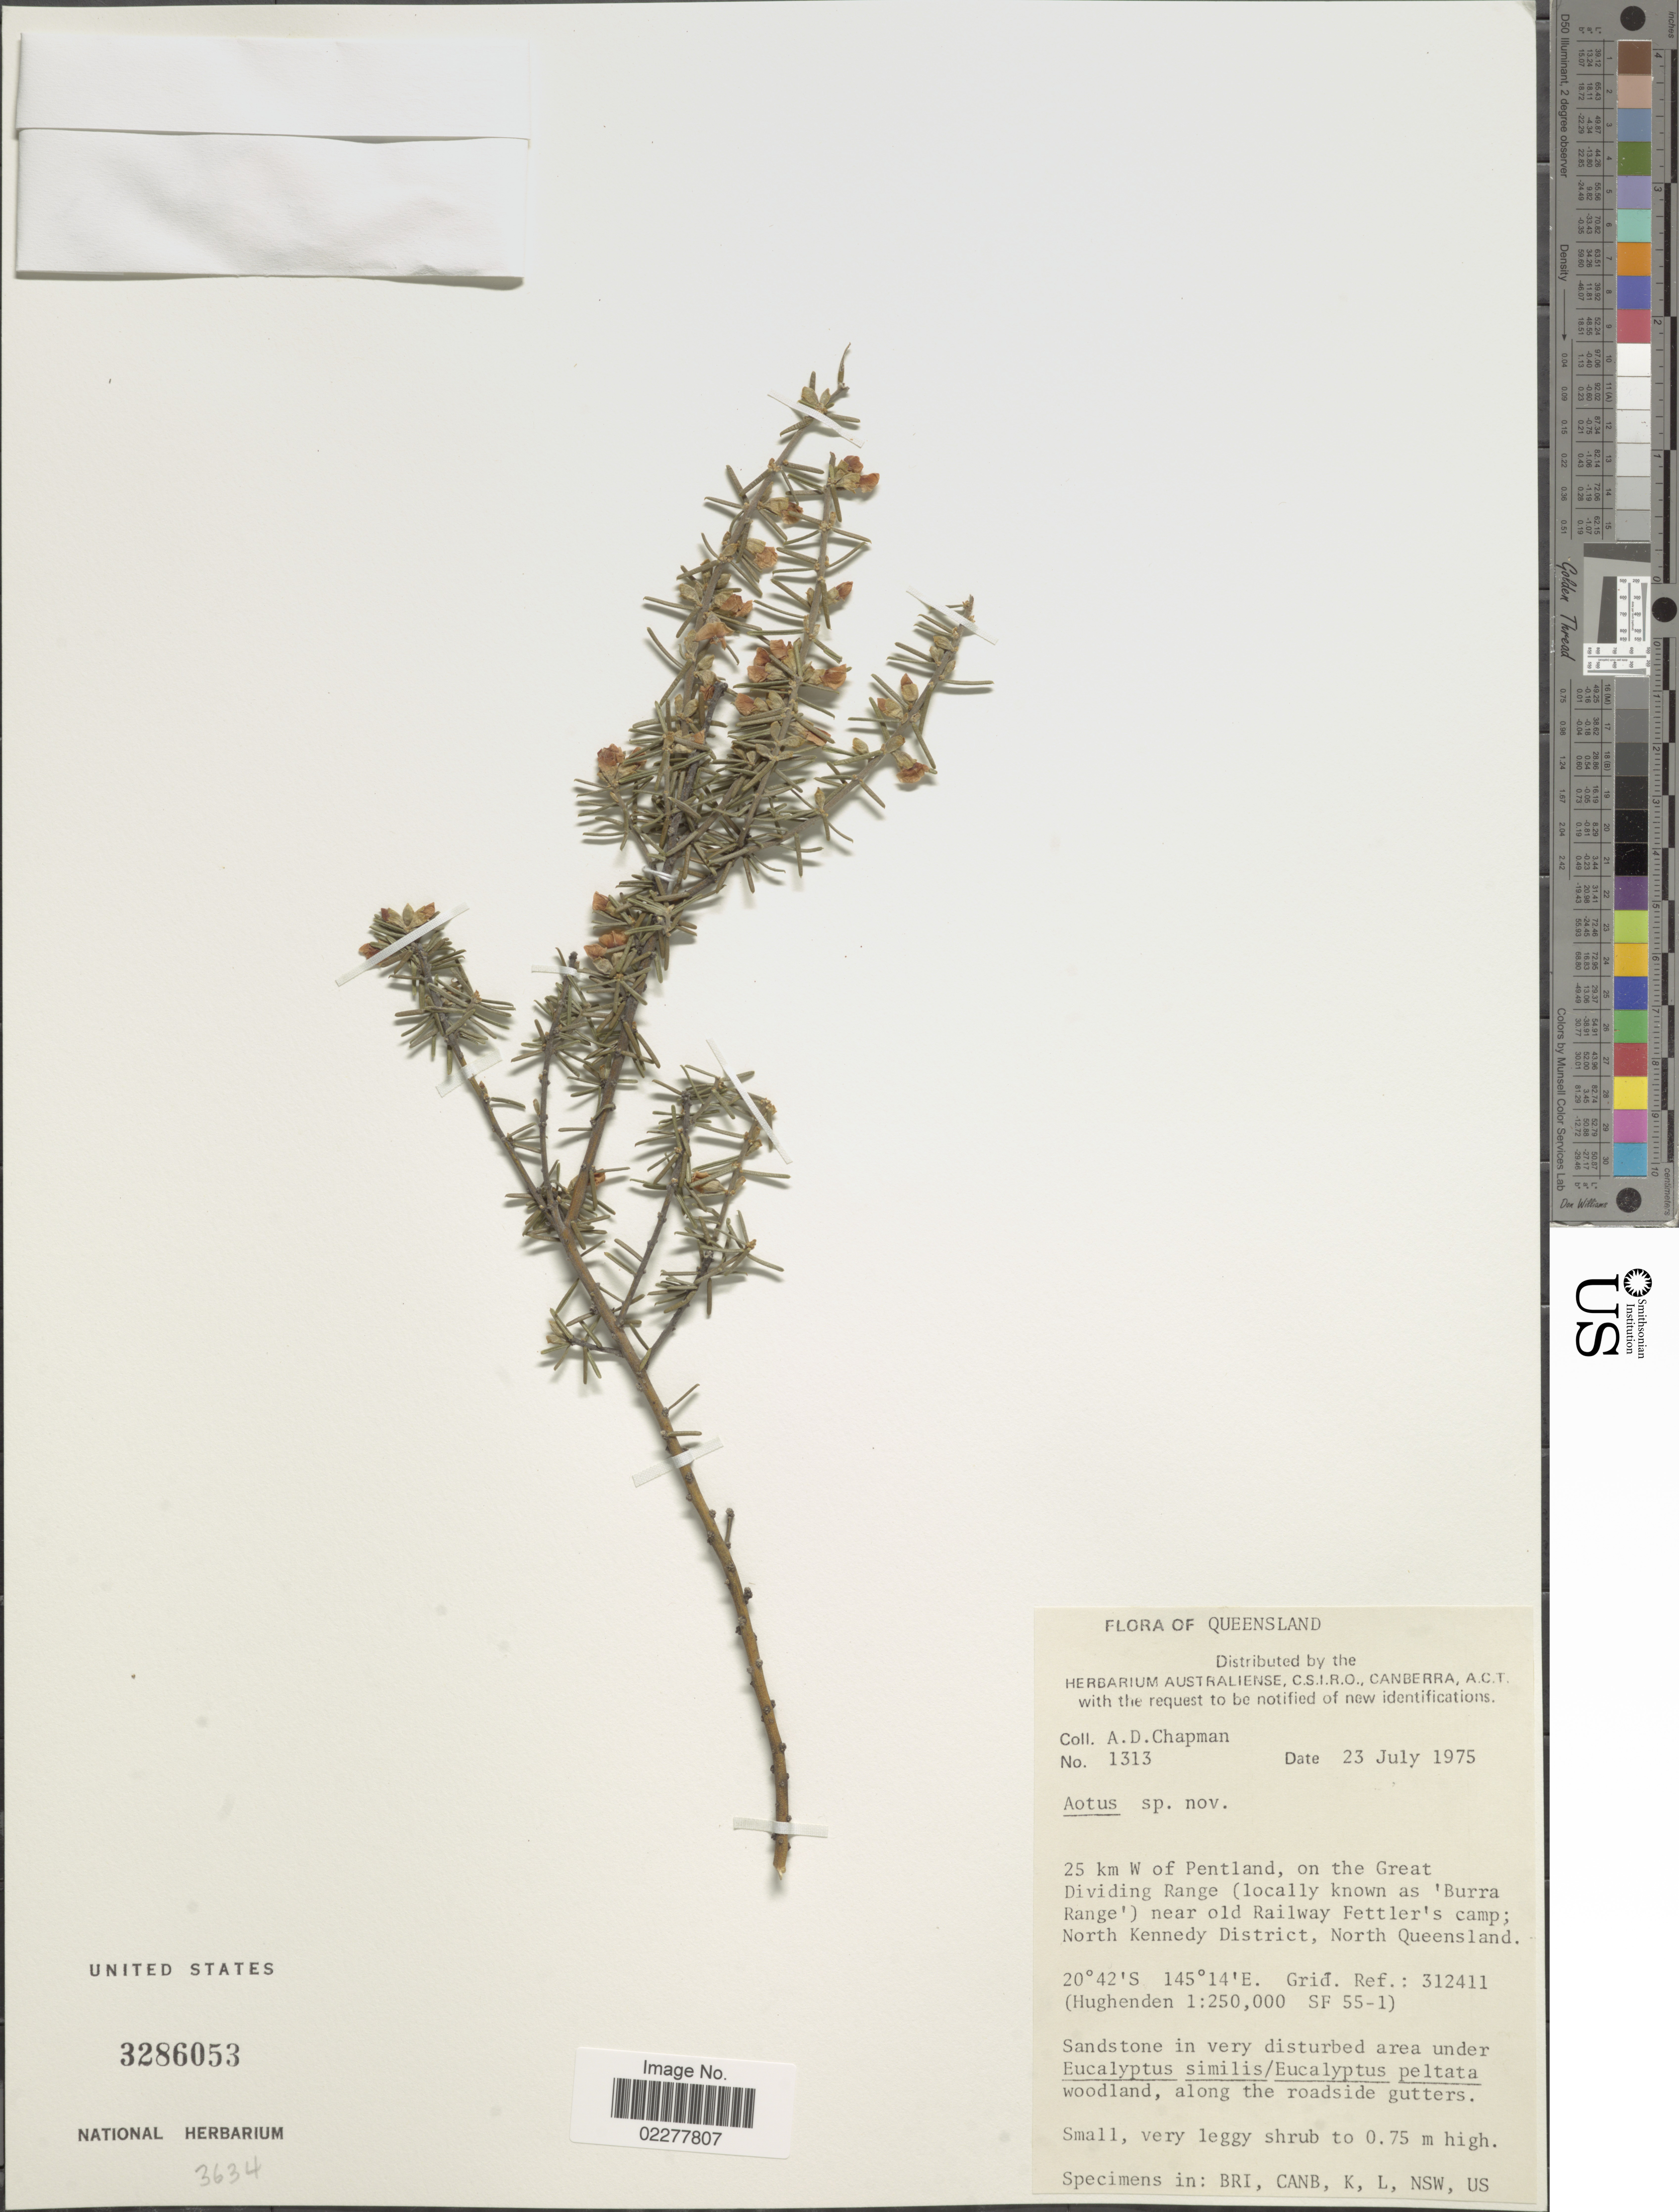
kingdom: Plantae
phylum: Tracheophyta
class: Magnoliopsida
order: Fabales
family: Fabaceae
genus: Aotus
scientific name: Aotus sp.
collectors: A. D. Chapman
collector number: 1313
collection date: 1975-07-23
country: Australia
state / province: Queensland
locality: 25 km W of Pentland, on the Great Dividing Range (locally known as 'Burra Range') near old Railway Fettler's camp; North Kennedy District, North Queensland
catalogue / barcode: US 3286053